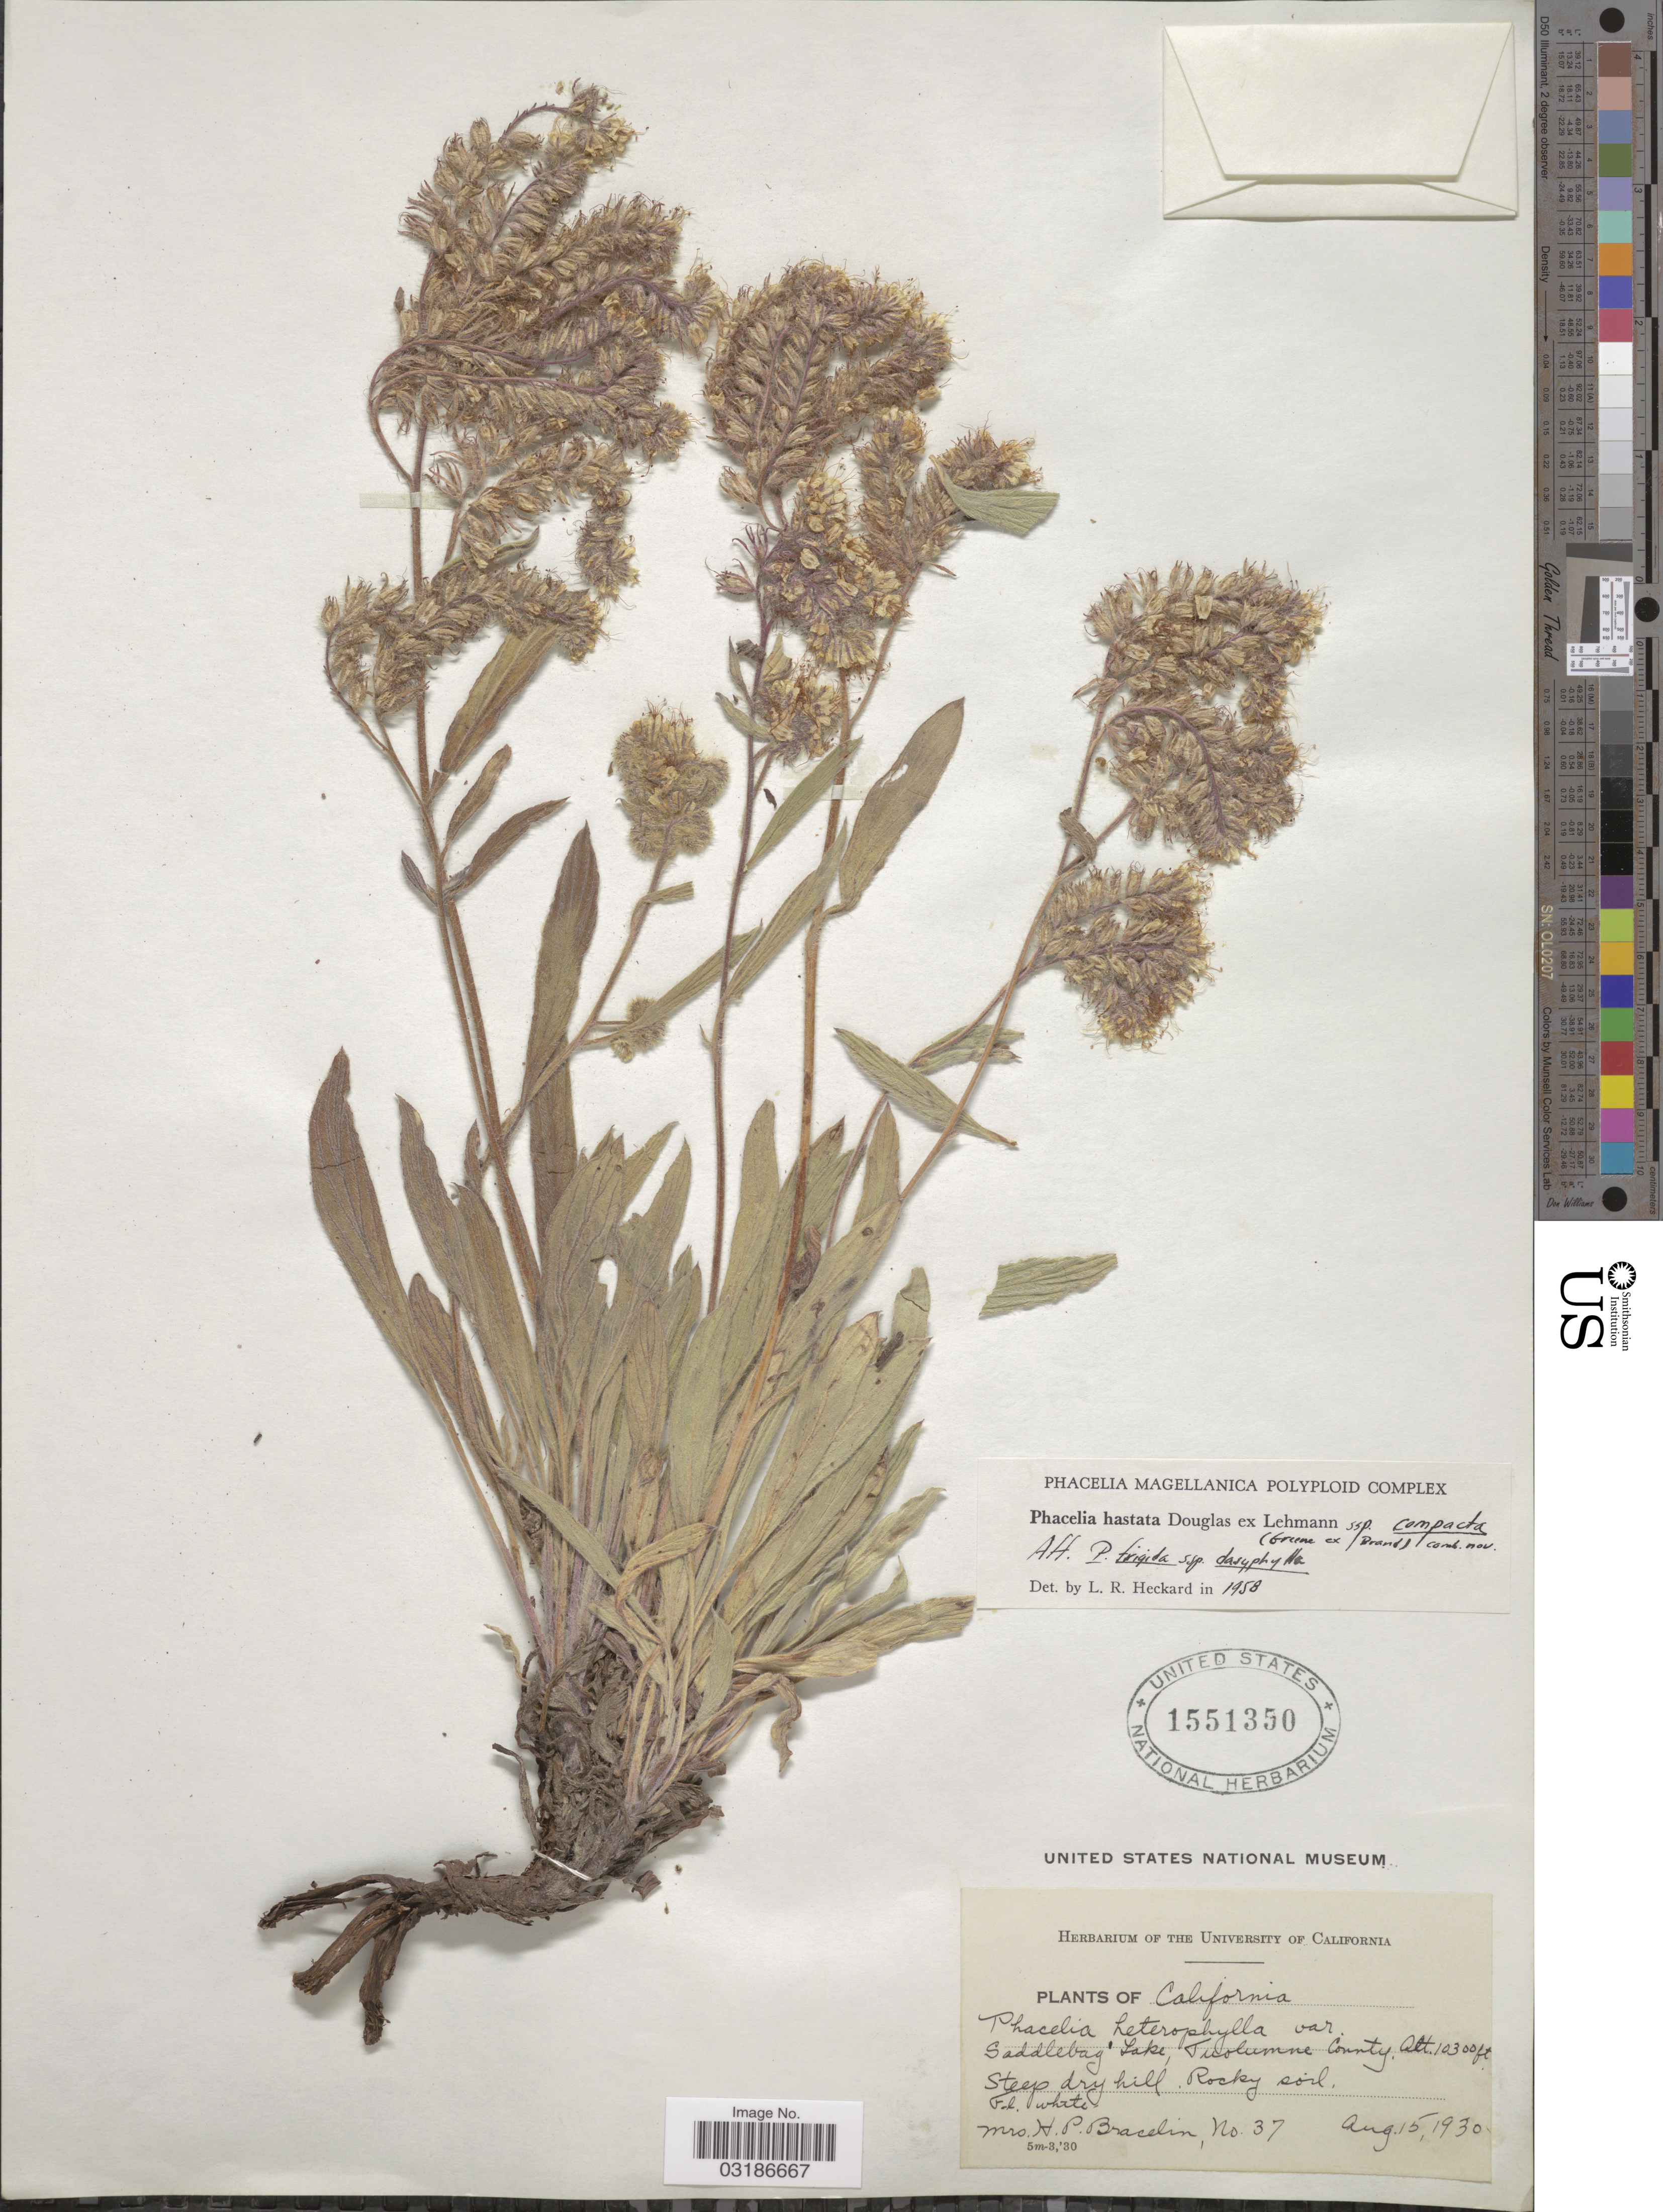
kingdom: Plantae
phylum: Tracheophyta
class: Magnoliopsida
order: Boraginales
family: Hydrophyllaceae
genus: Phacelia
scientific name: Phacelia hastata subsp. compacta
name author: (Brand) Heckard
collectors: H. Bracelin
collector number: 37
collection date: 1930-08-15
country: United States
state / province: California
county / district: Tuolumne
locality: Saddlebag Lake, Tuolumne County.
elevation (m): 3139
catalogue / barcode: US 1551350